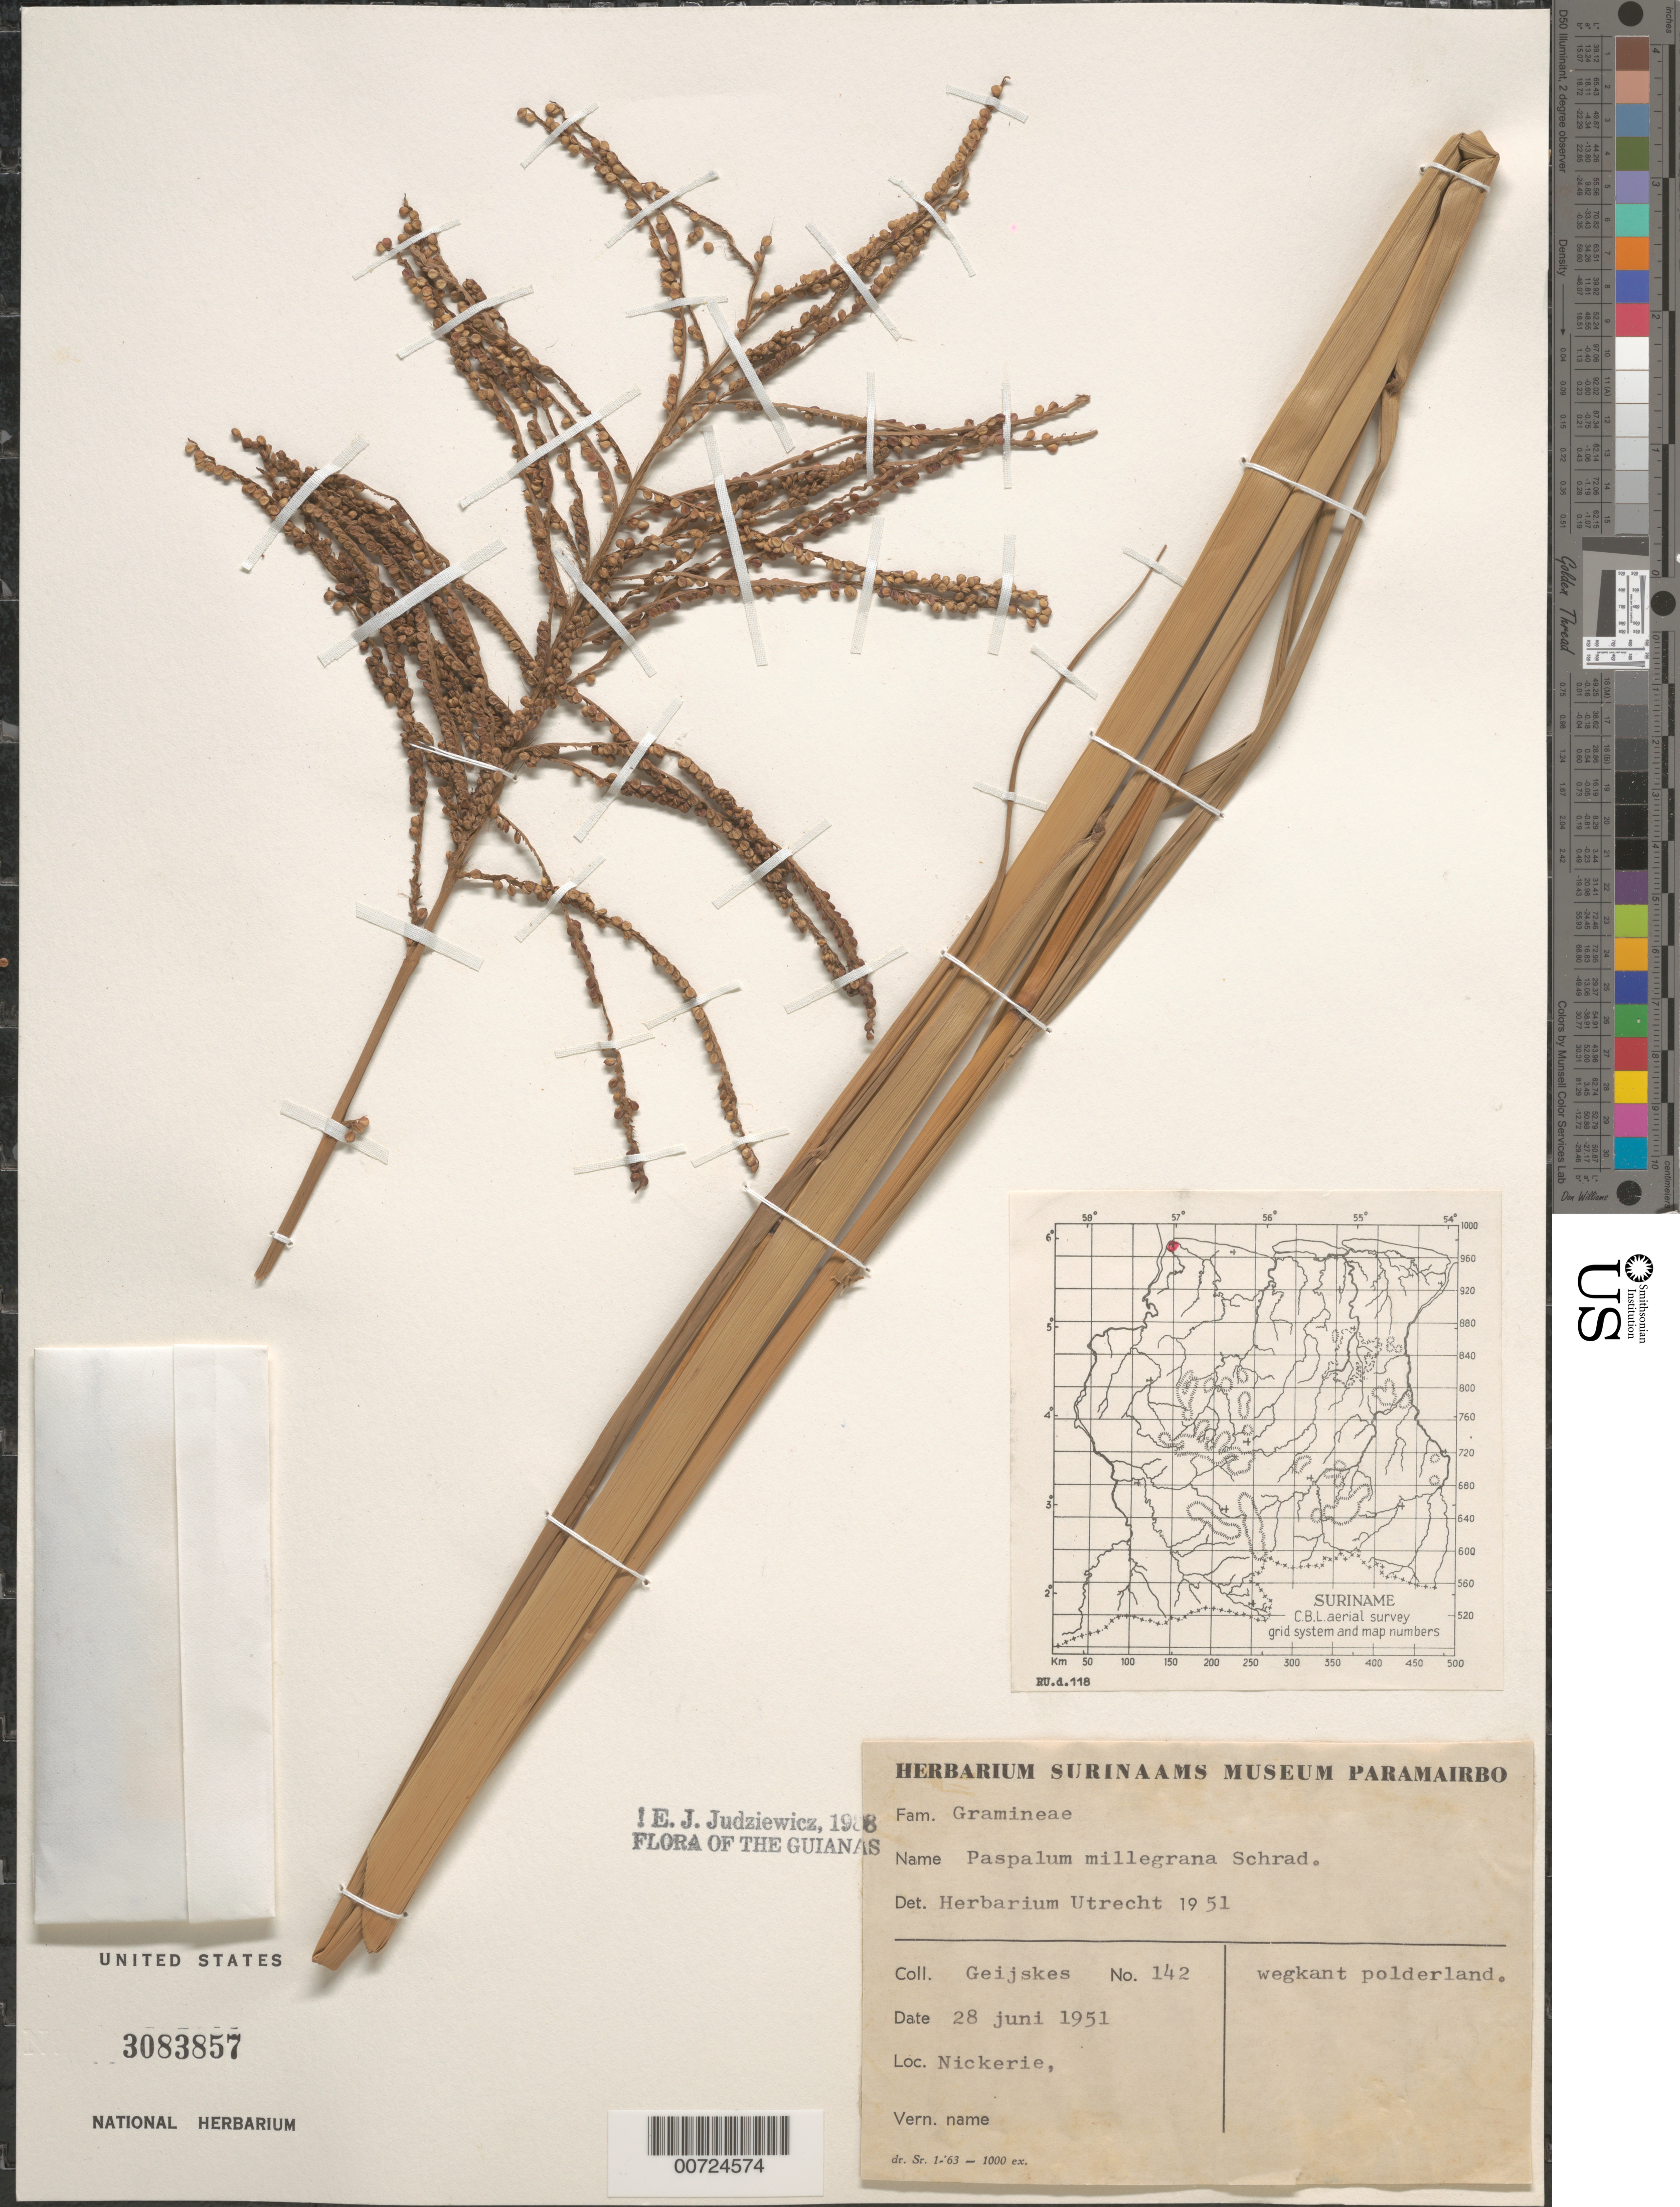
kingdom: Plantae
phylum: Tracheophyta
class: Liliopsida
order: Poales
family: Poaceae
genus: Paspalum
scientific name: Paspalum millegrana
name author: Schrad.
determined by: Judziewicz, E. J.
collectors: D. Geijskes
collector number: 142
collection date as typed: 28-Jun-51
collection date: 1951-06-28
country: Suriname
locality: Nickerie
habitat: Along roadside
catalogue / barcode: US 3083857